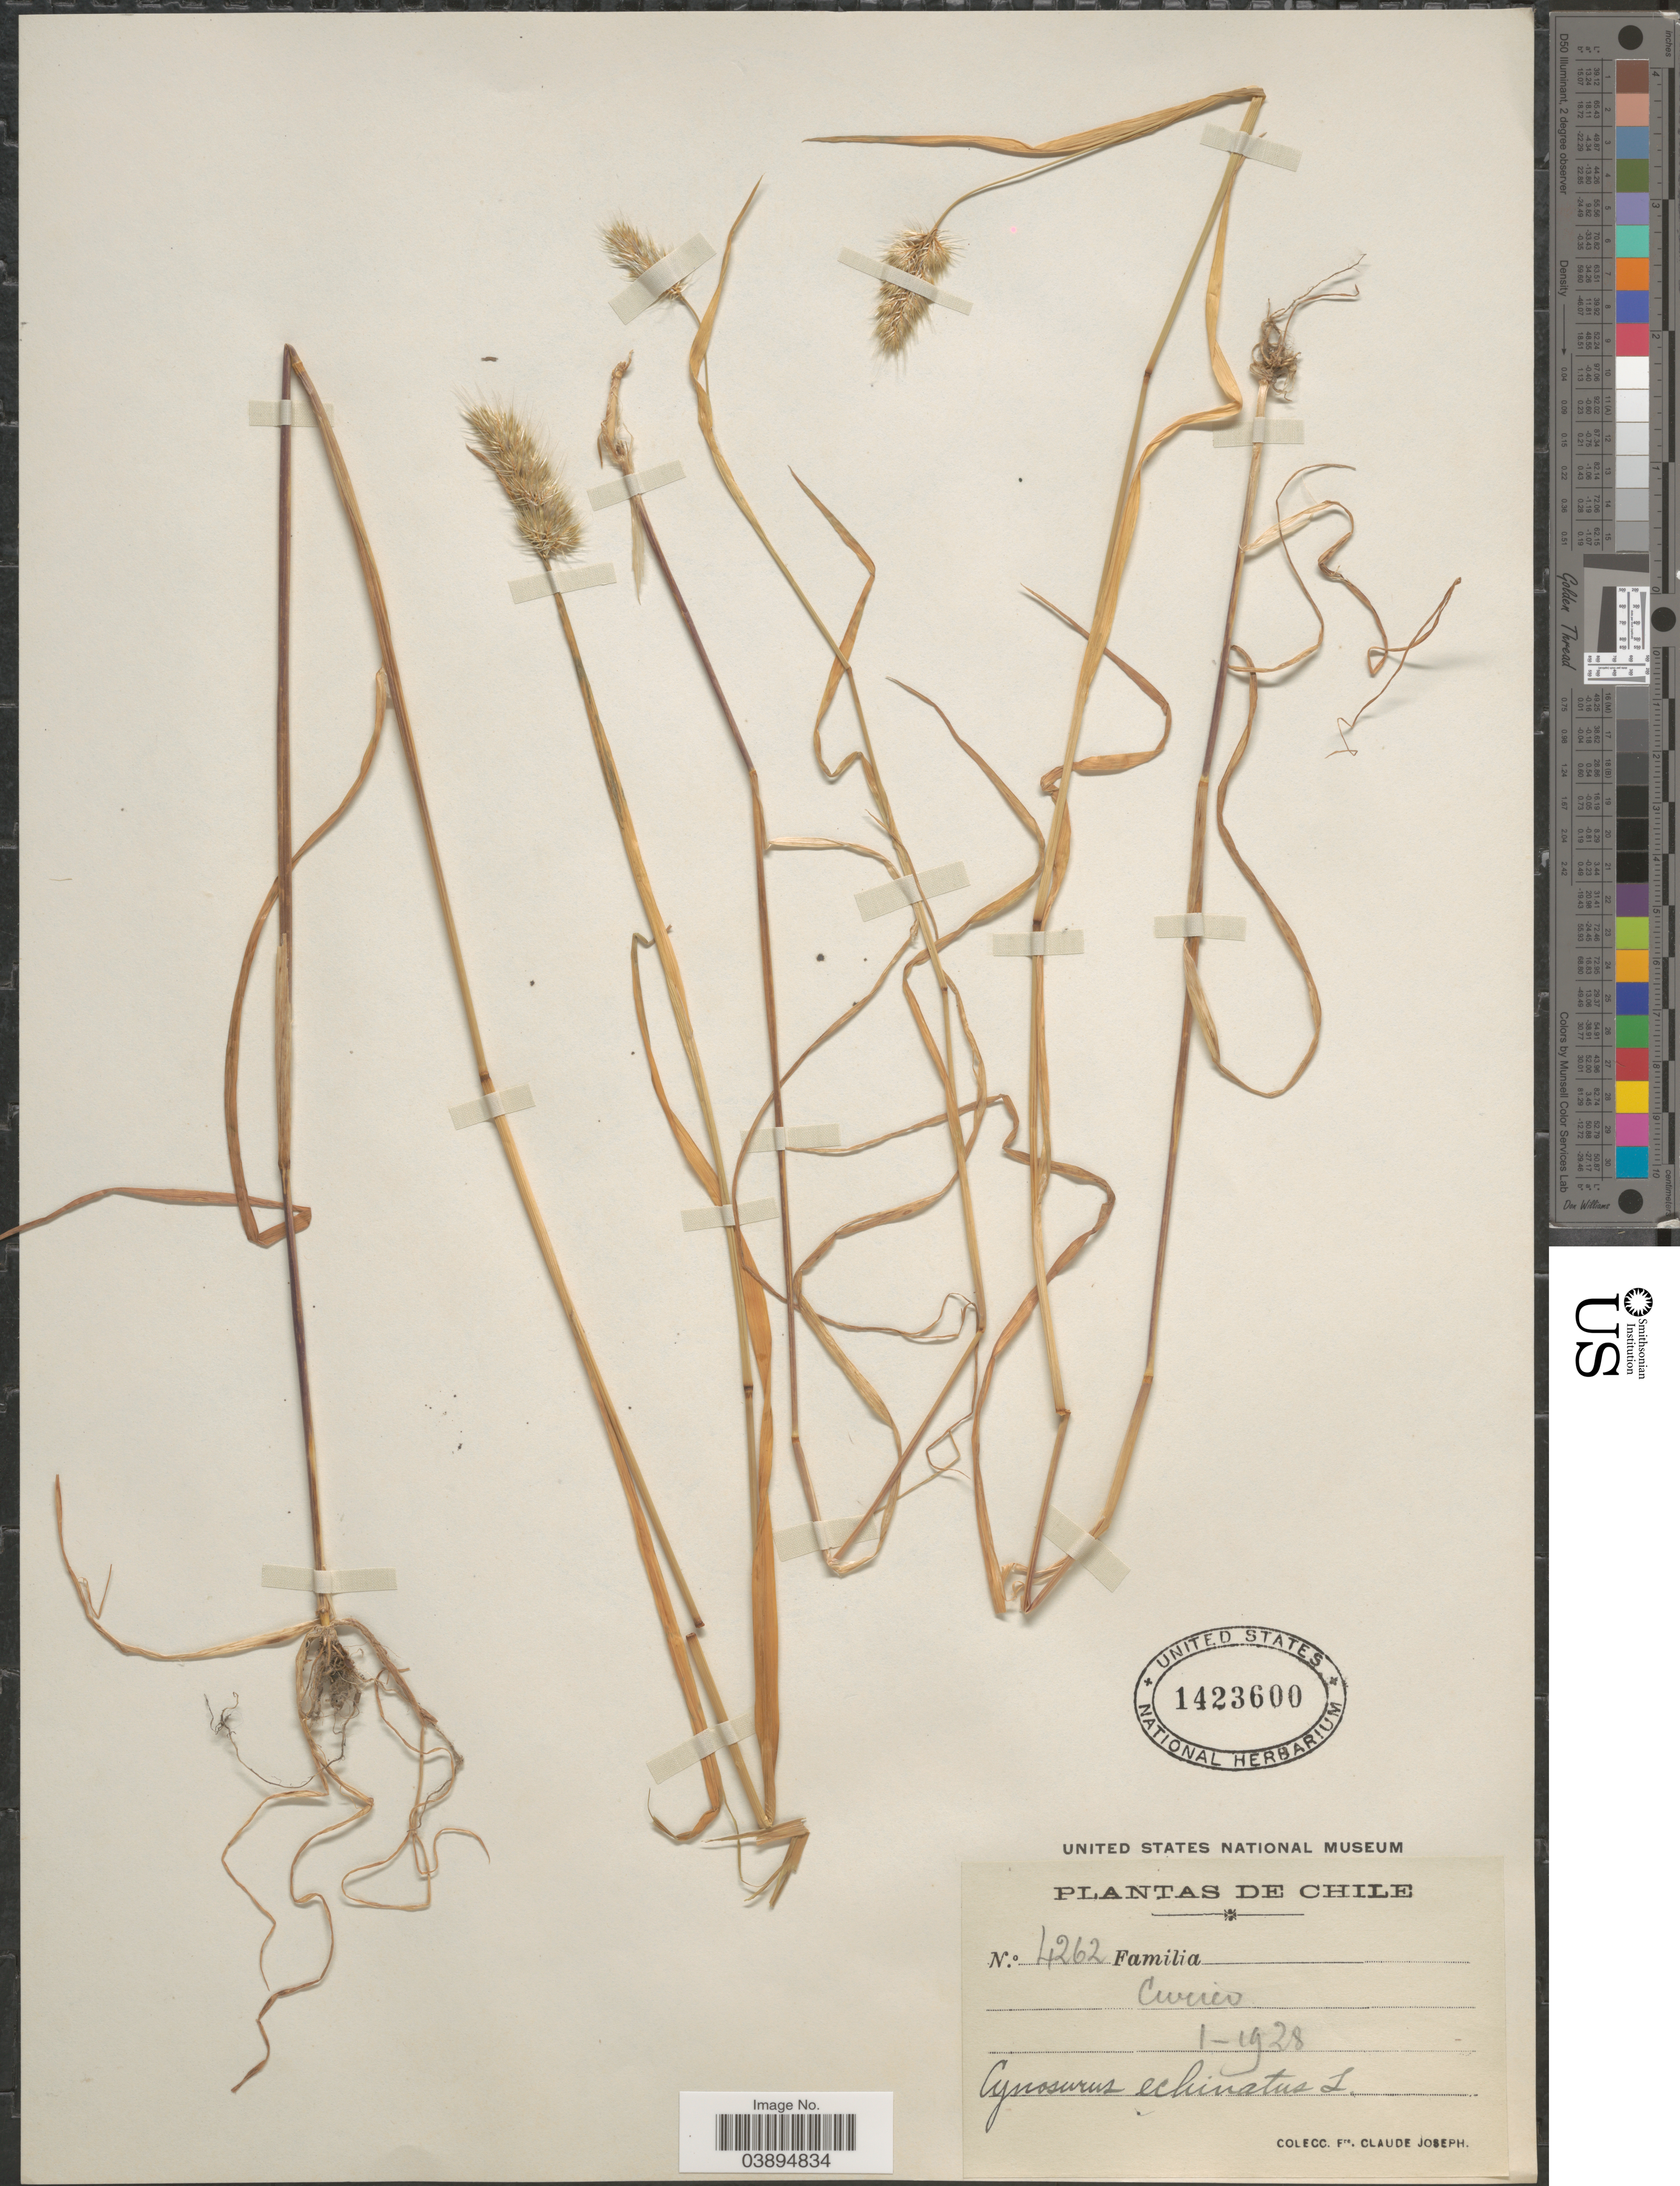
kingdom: Plantae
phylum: Tracheophyta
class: Liliopsida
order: Poales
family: Poaceae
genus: Cynosurus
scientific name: Cynosurus echinatus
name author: L.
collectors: Bro. Claude-Joseph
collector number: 4262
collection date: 1928-01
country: Chile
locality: Curico.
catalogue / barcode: US 1423600